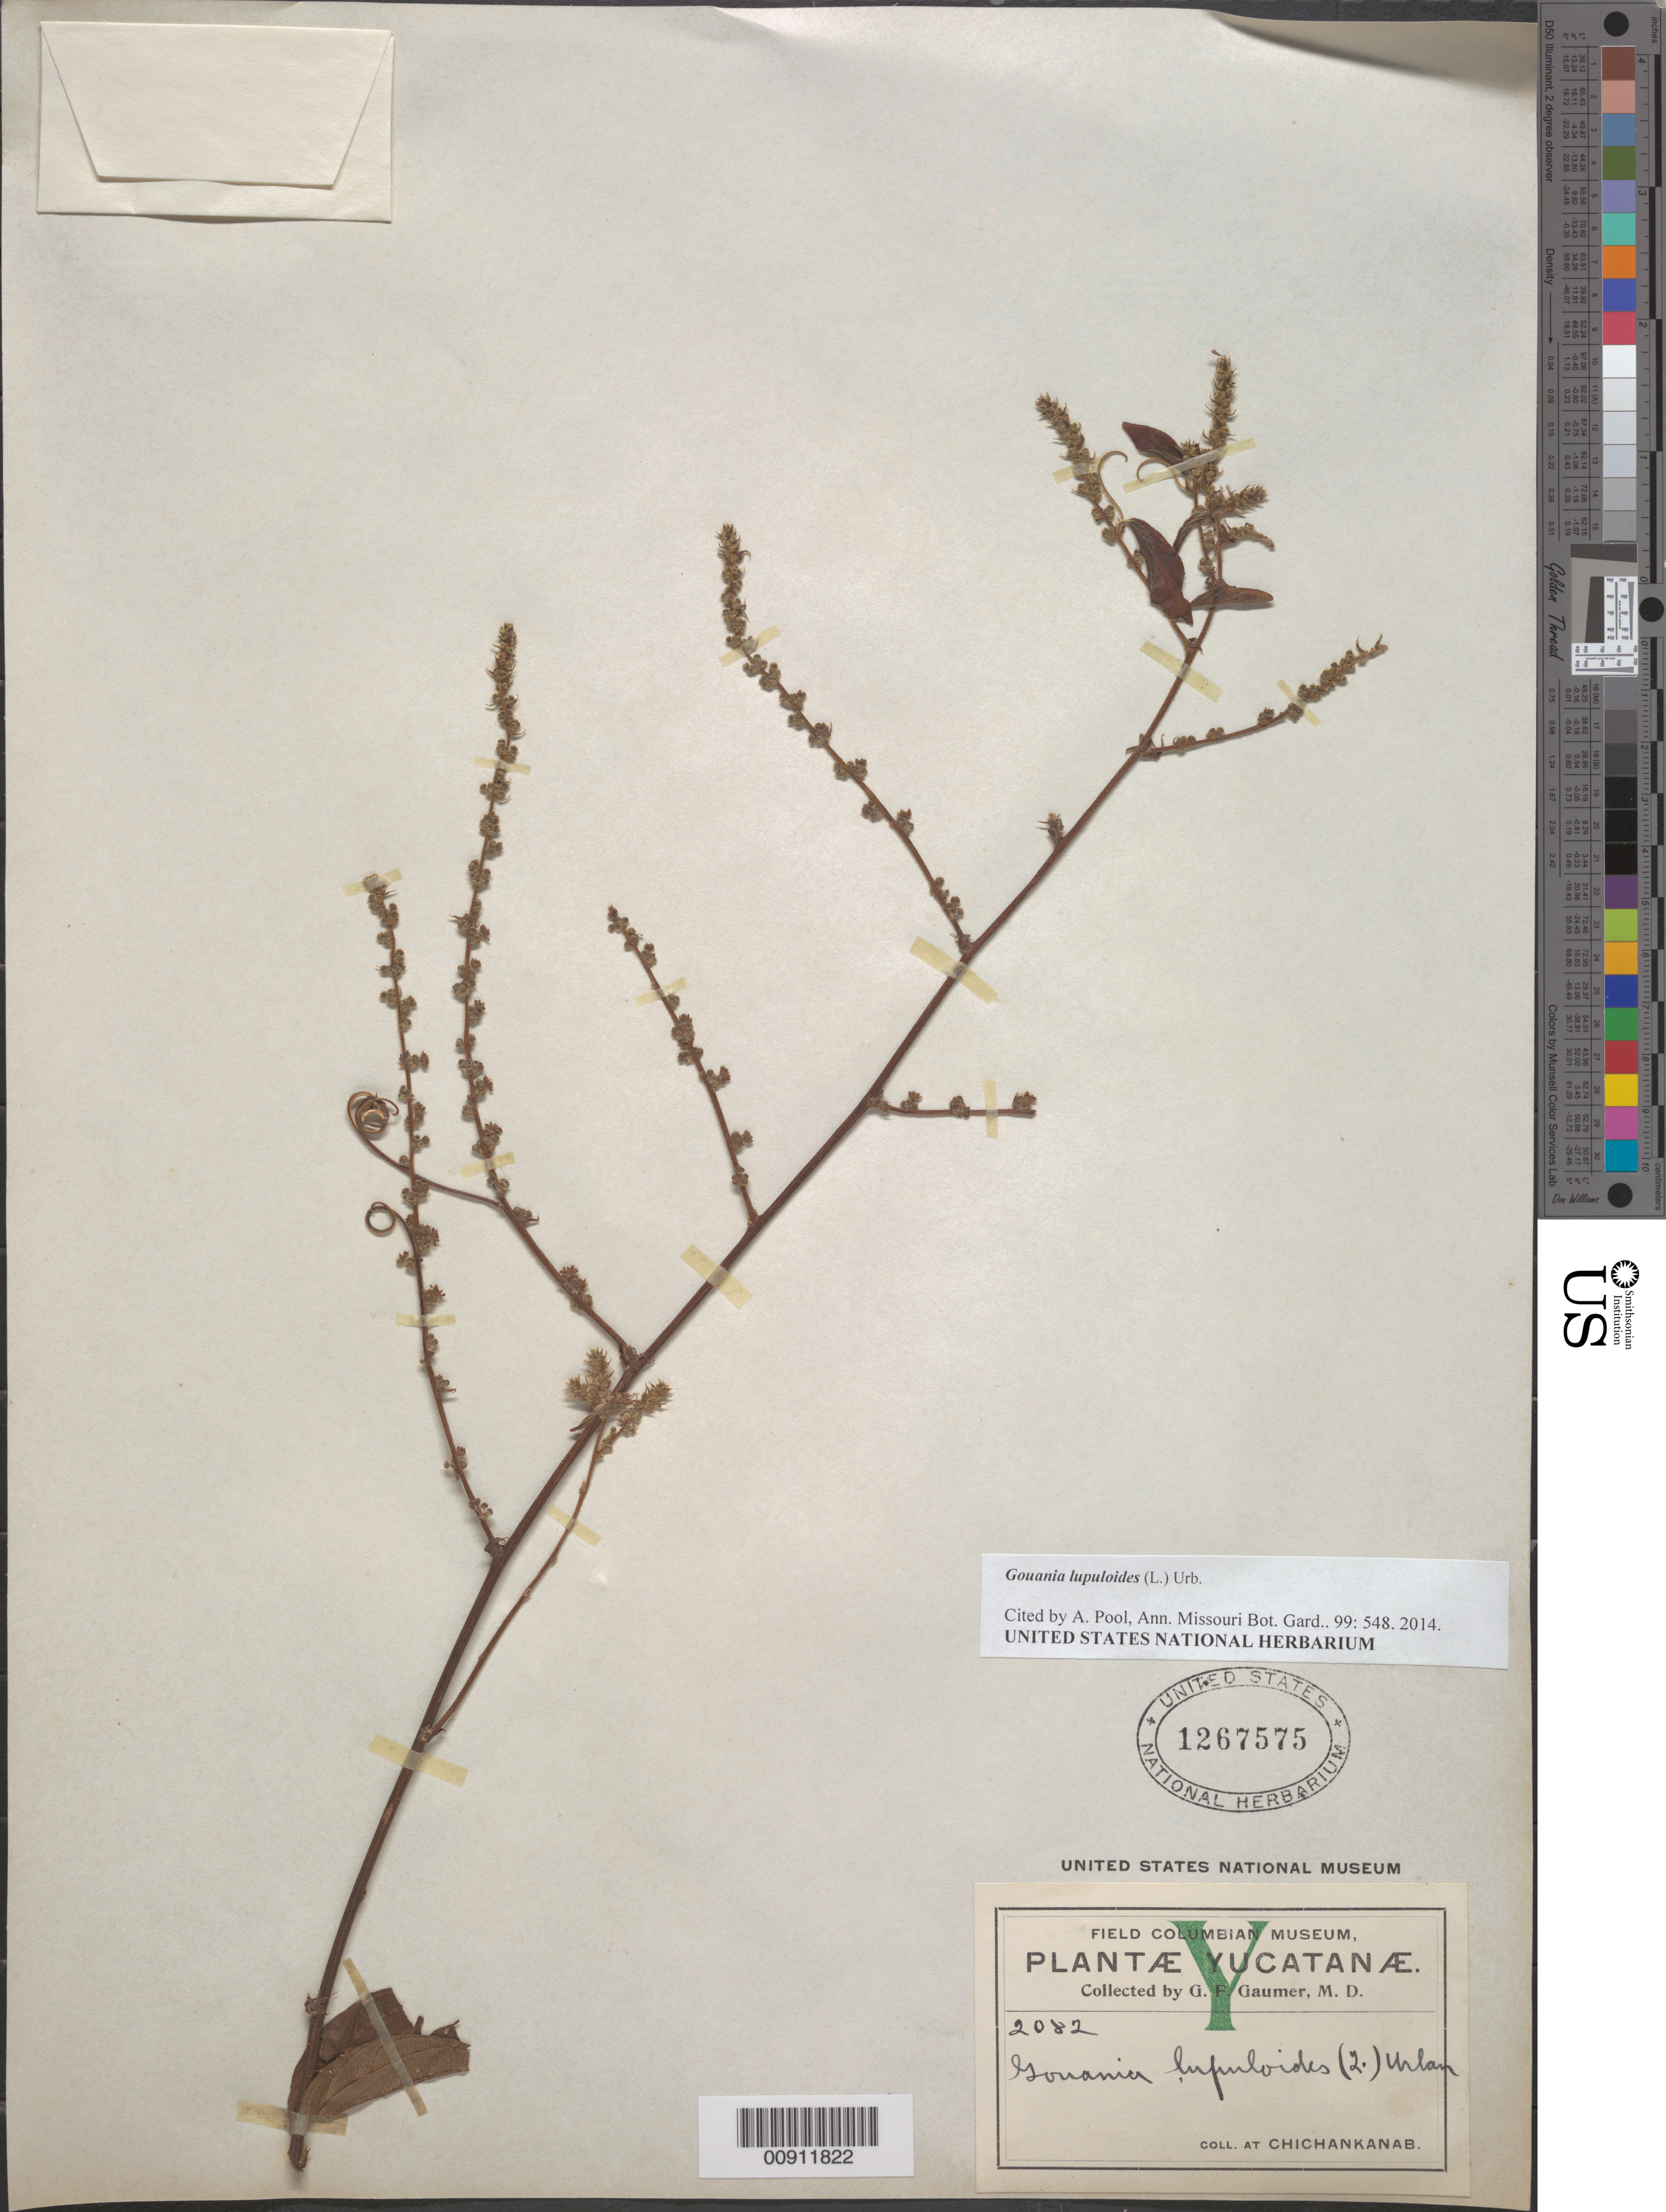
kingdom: Plantae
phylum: Tracheophyta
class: Magnoliopsida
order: Rosales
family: Rhamnaceae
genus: Gouania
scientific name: Gouania lupuloides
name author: (L.) Urb.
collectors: G. F. Gaumer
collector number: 2082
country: Mexico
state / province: Quintana Roo / Yucatán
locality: Chichankanab.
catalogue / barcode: US 1267575